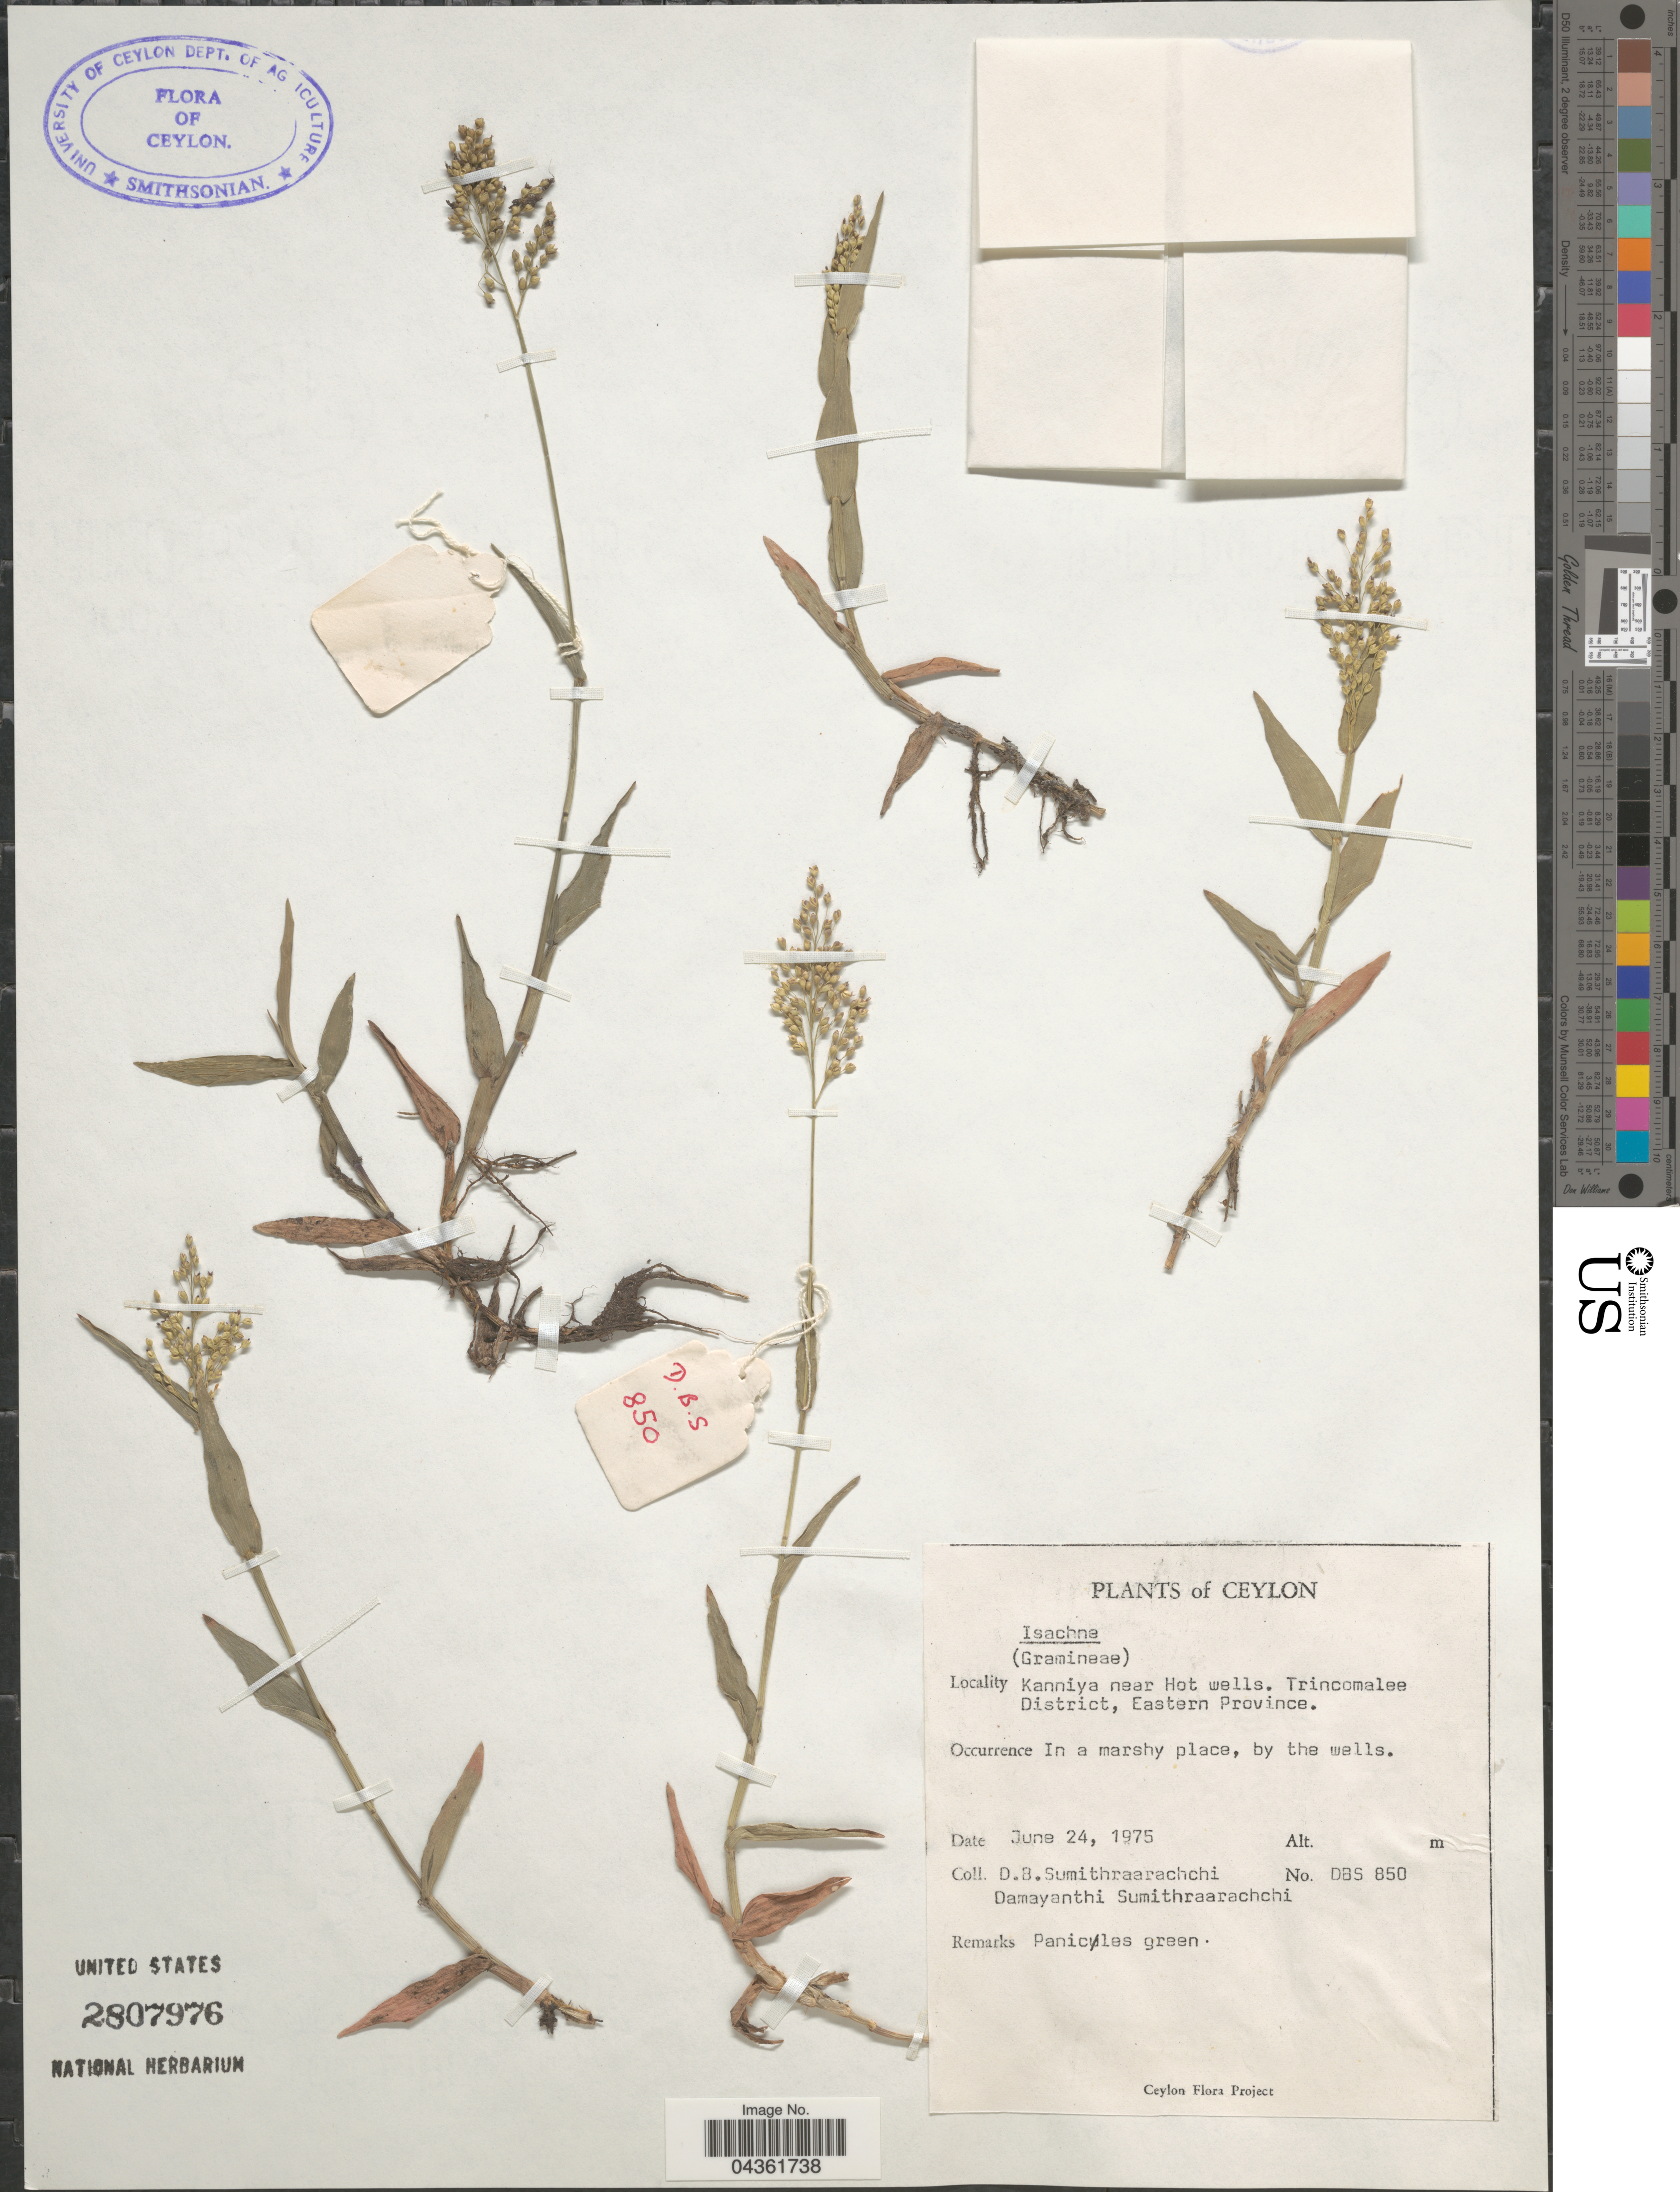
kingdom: Plantae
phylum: Tracheophyta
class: Liliopsida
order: Poales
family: Poaceae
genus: Isachne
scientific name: Isachne sp.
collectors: D. B. Sumithraarachchi & D. Sumithraarachchi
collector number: DBS 850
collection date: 1975-06-24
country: Sri Lanka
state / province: Eastern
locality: Ceylon. Kanniya, near Hot wells. Trincomalee District.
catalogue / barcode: US 2807976